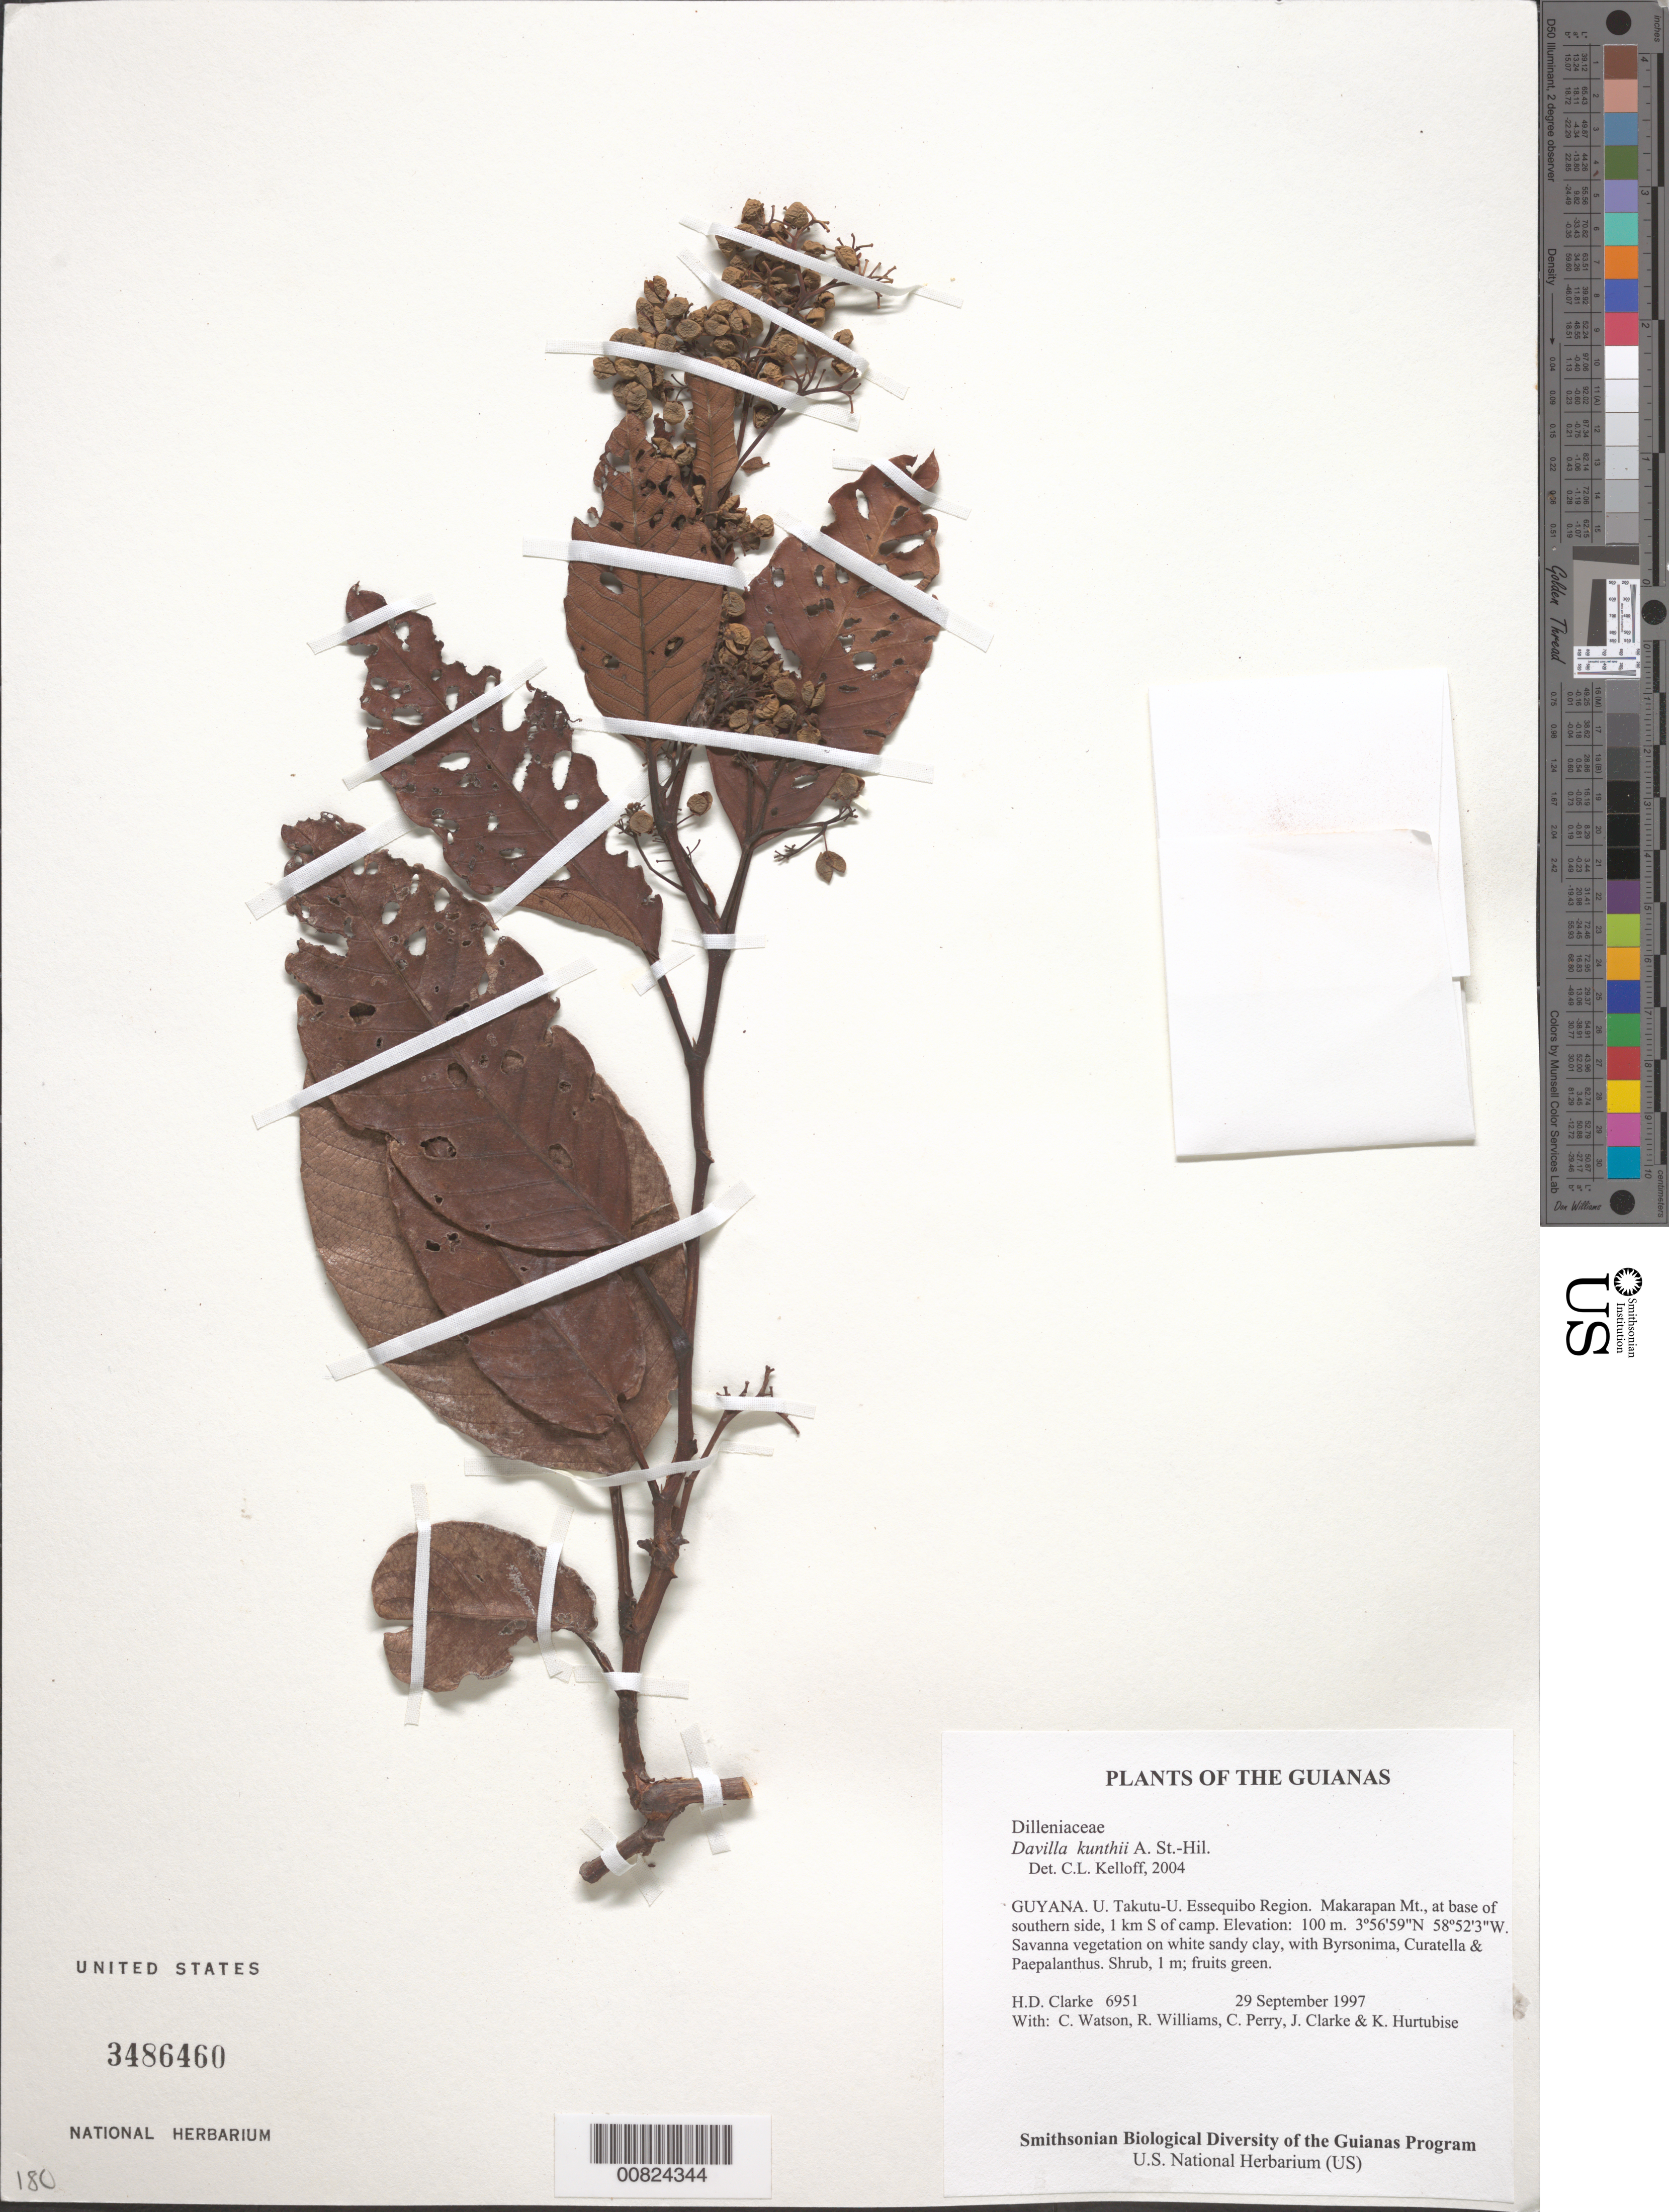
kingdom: Plantae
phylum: Tracheophyta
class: Magnoliopsida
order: Dilleniales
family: Dilleniaceae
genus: Davilla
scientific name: Davilla kunthii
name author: A. St.-Hil.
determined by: Kelloff, Carol L., (US), Smithsonian Institution - National Museum of Natural History (UNITED STATES)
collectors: H. D. Clarke, C. Watson, R. Williams, C. Perry, J. Clarke & K. Hurtubise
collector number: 6951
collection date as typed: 29 September 1997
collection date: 1997-09-29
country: Guyana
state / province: U. Takutu-U. Essequibo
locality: Makarapan Mt., at base of southern side, 1 km S of camp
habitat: Savanna vegetation on white sandy clay, with Byrsonima, Curatella & Paepalanthus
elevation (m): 100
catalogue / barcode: US 3486460